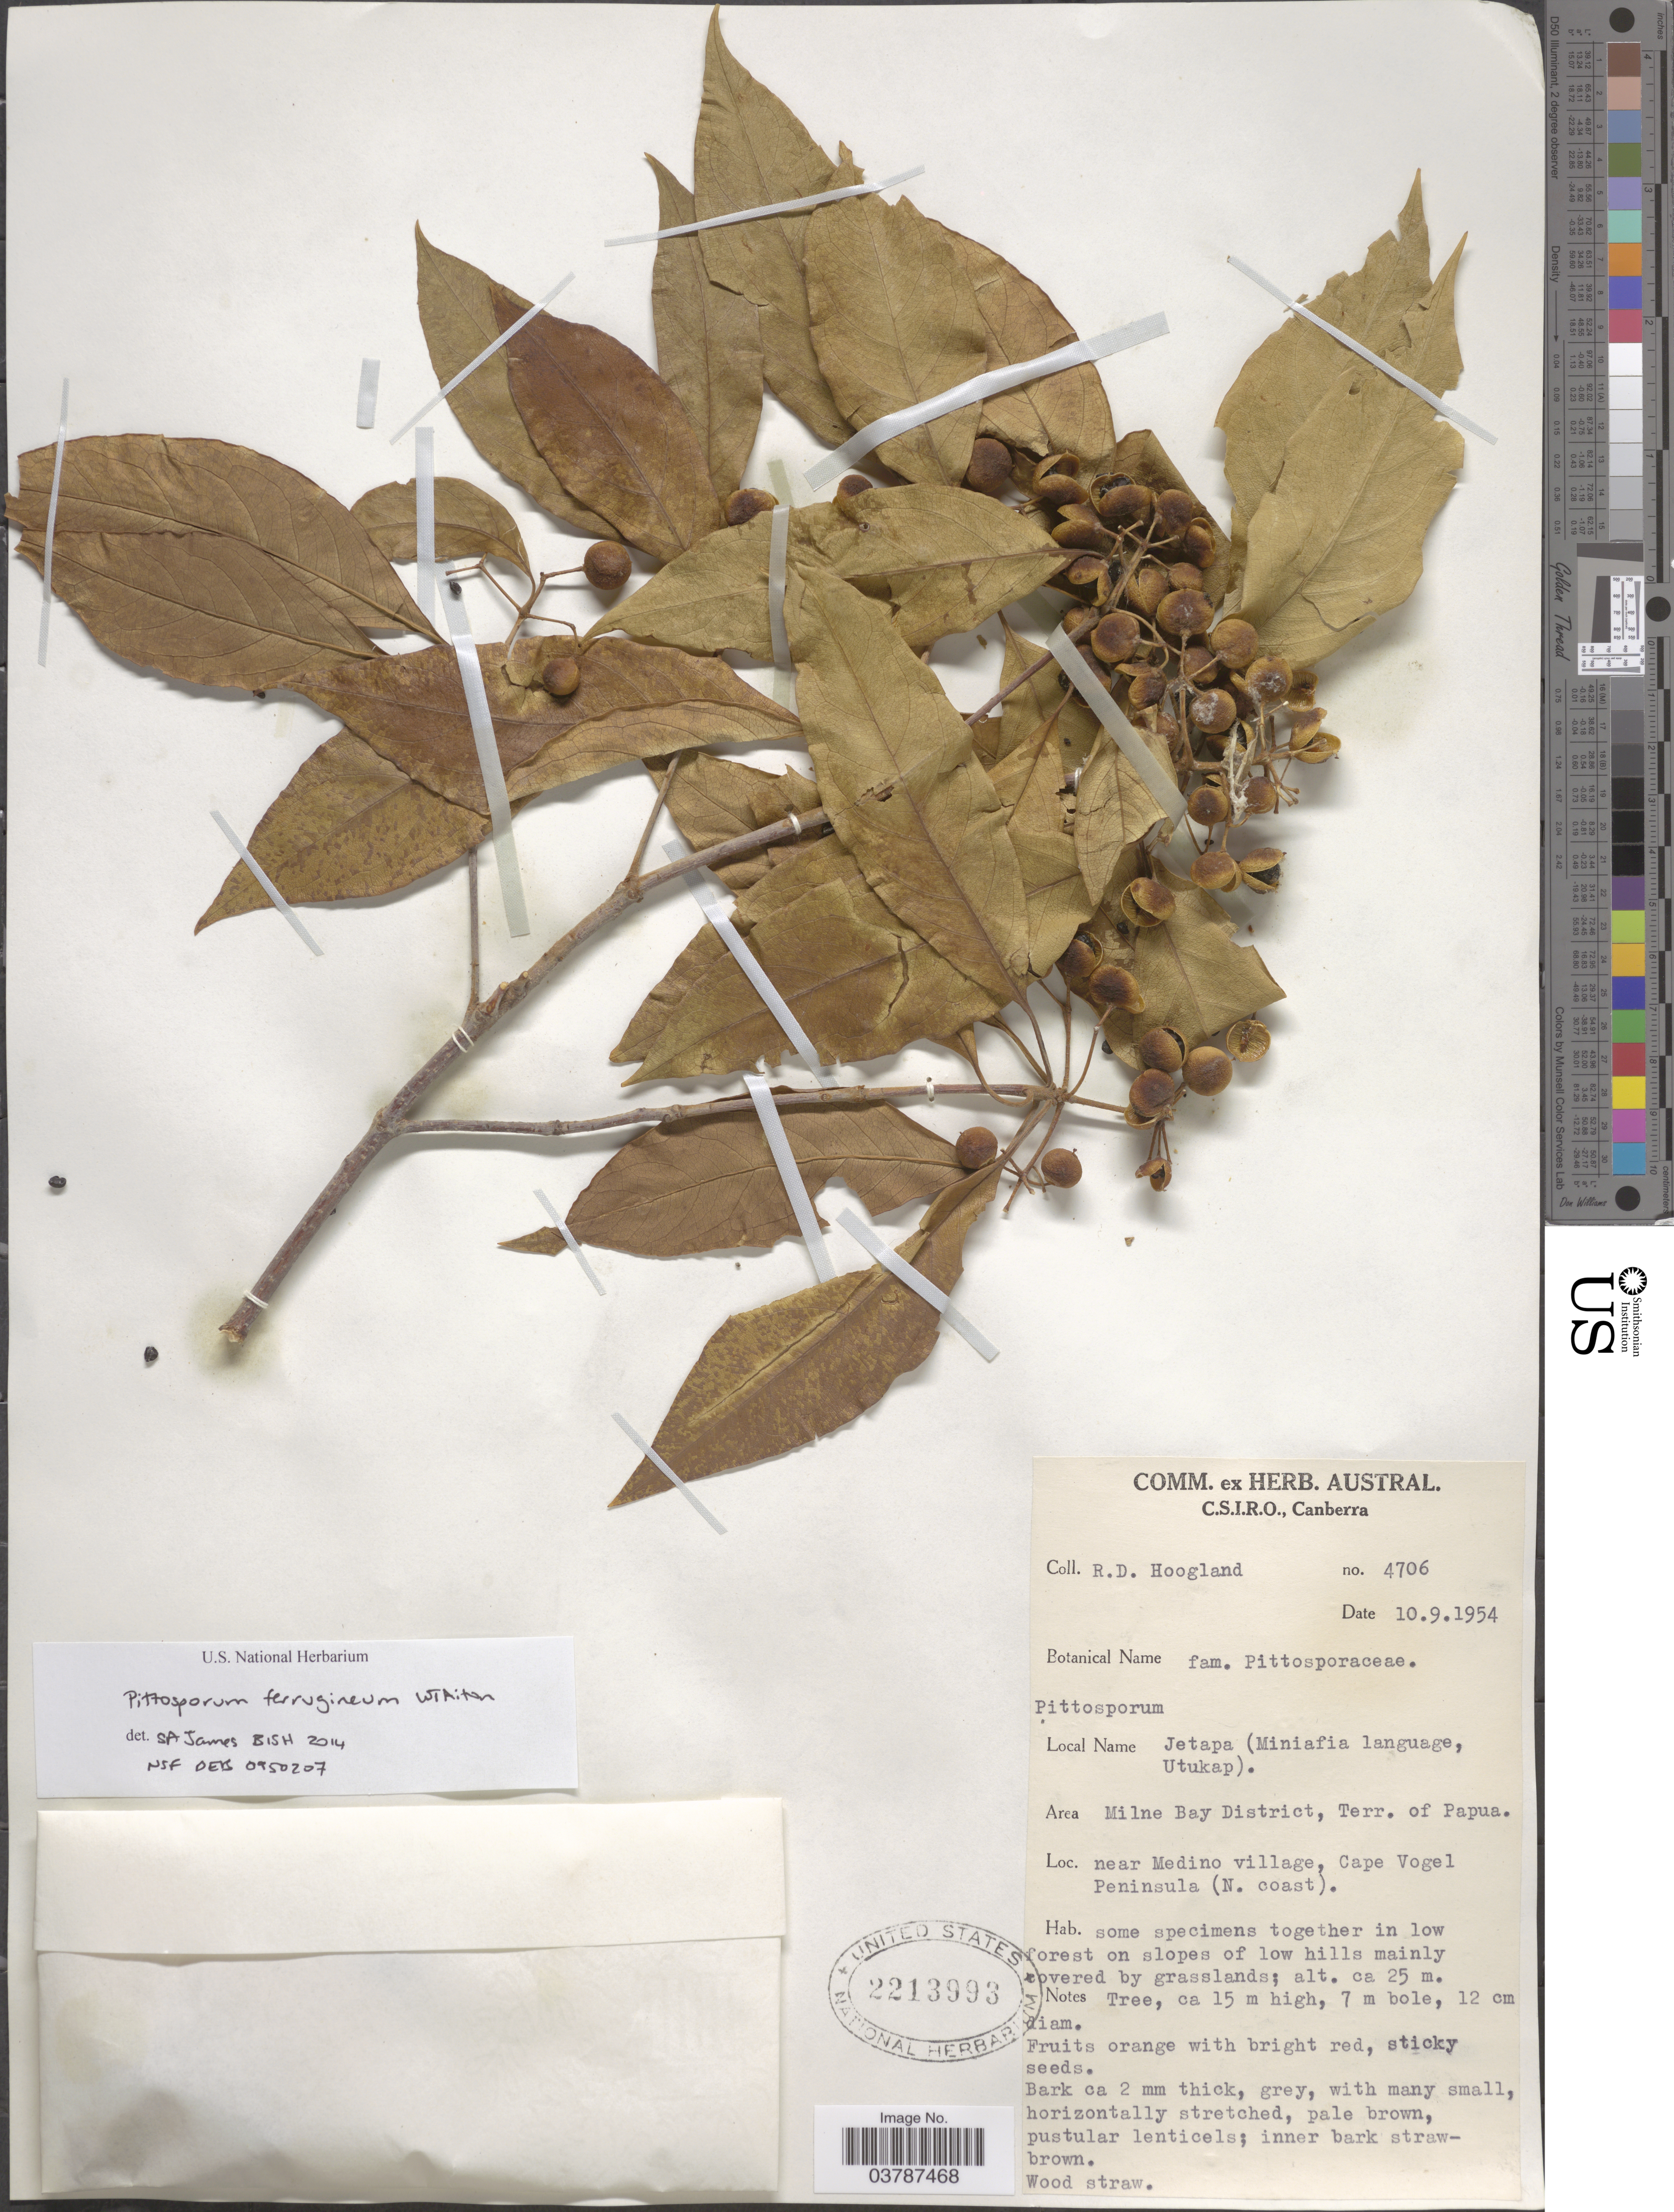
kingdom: Plantae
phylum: Tracheophyta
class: Magnoliopsida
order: Apiales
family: Pittosporaceae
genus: Pittosporum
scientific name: Pittosporum ferrugineum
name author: Dryand. ex Aiton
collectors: R. D. Hoogland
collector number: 4706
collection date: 1954-09-10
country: Papua New Guinea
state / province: Milne Bay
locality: Jetapa (Miniafia language, Utukap). Area Milne Bay District, Terr. of Papua. near Medino village, Cape Vogel Peninsula (N. coast).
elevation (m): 25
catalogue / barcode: US 2213993